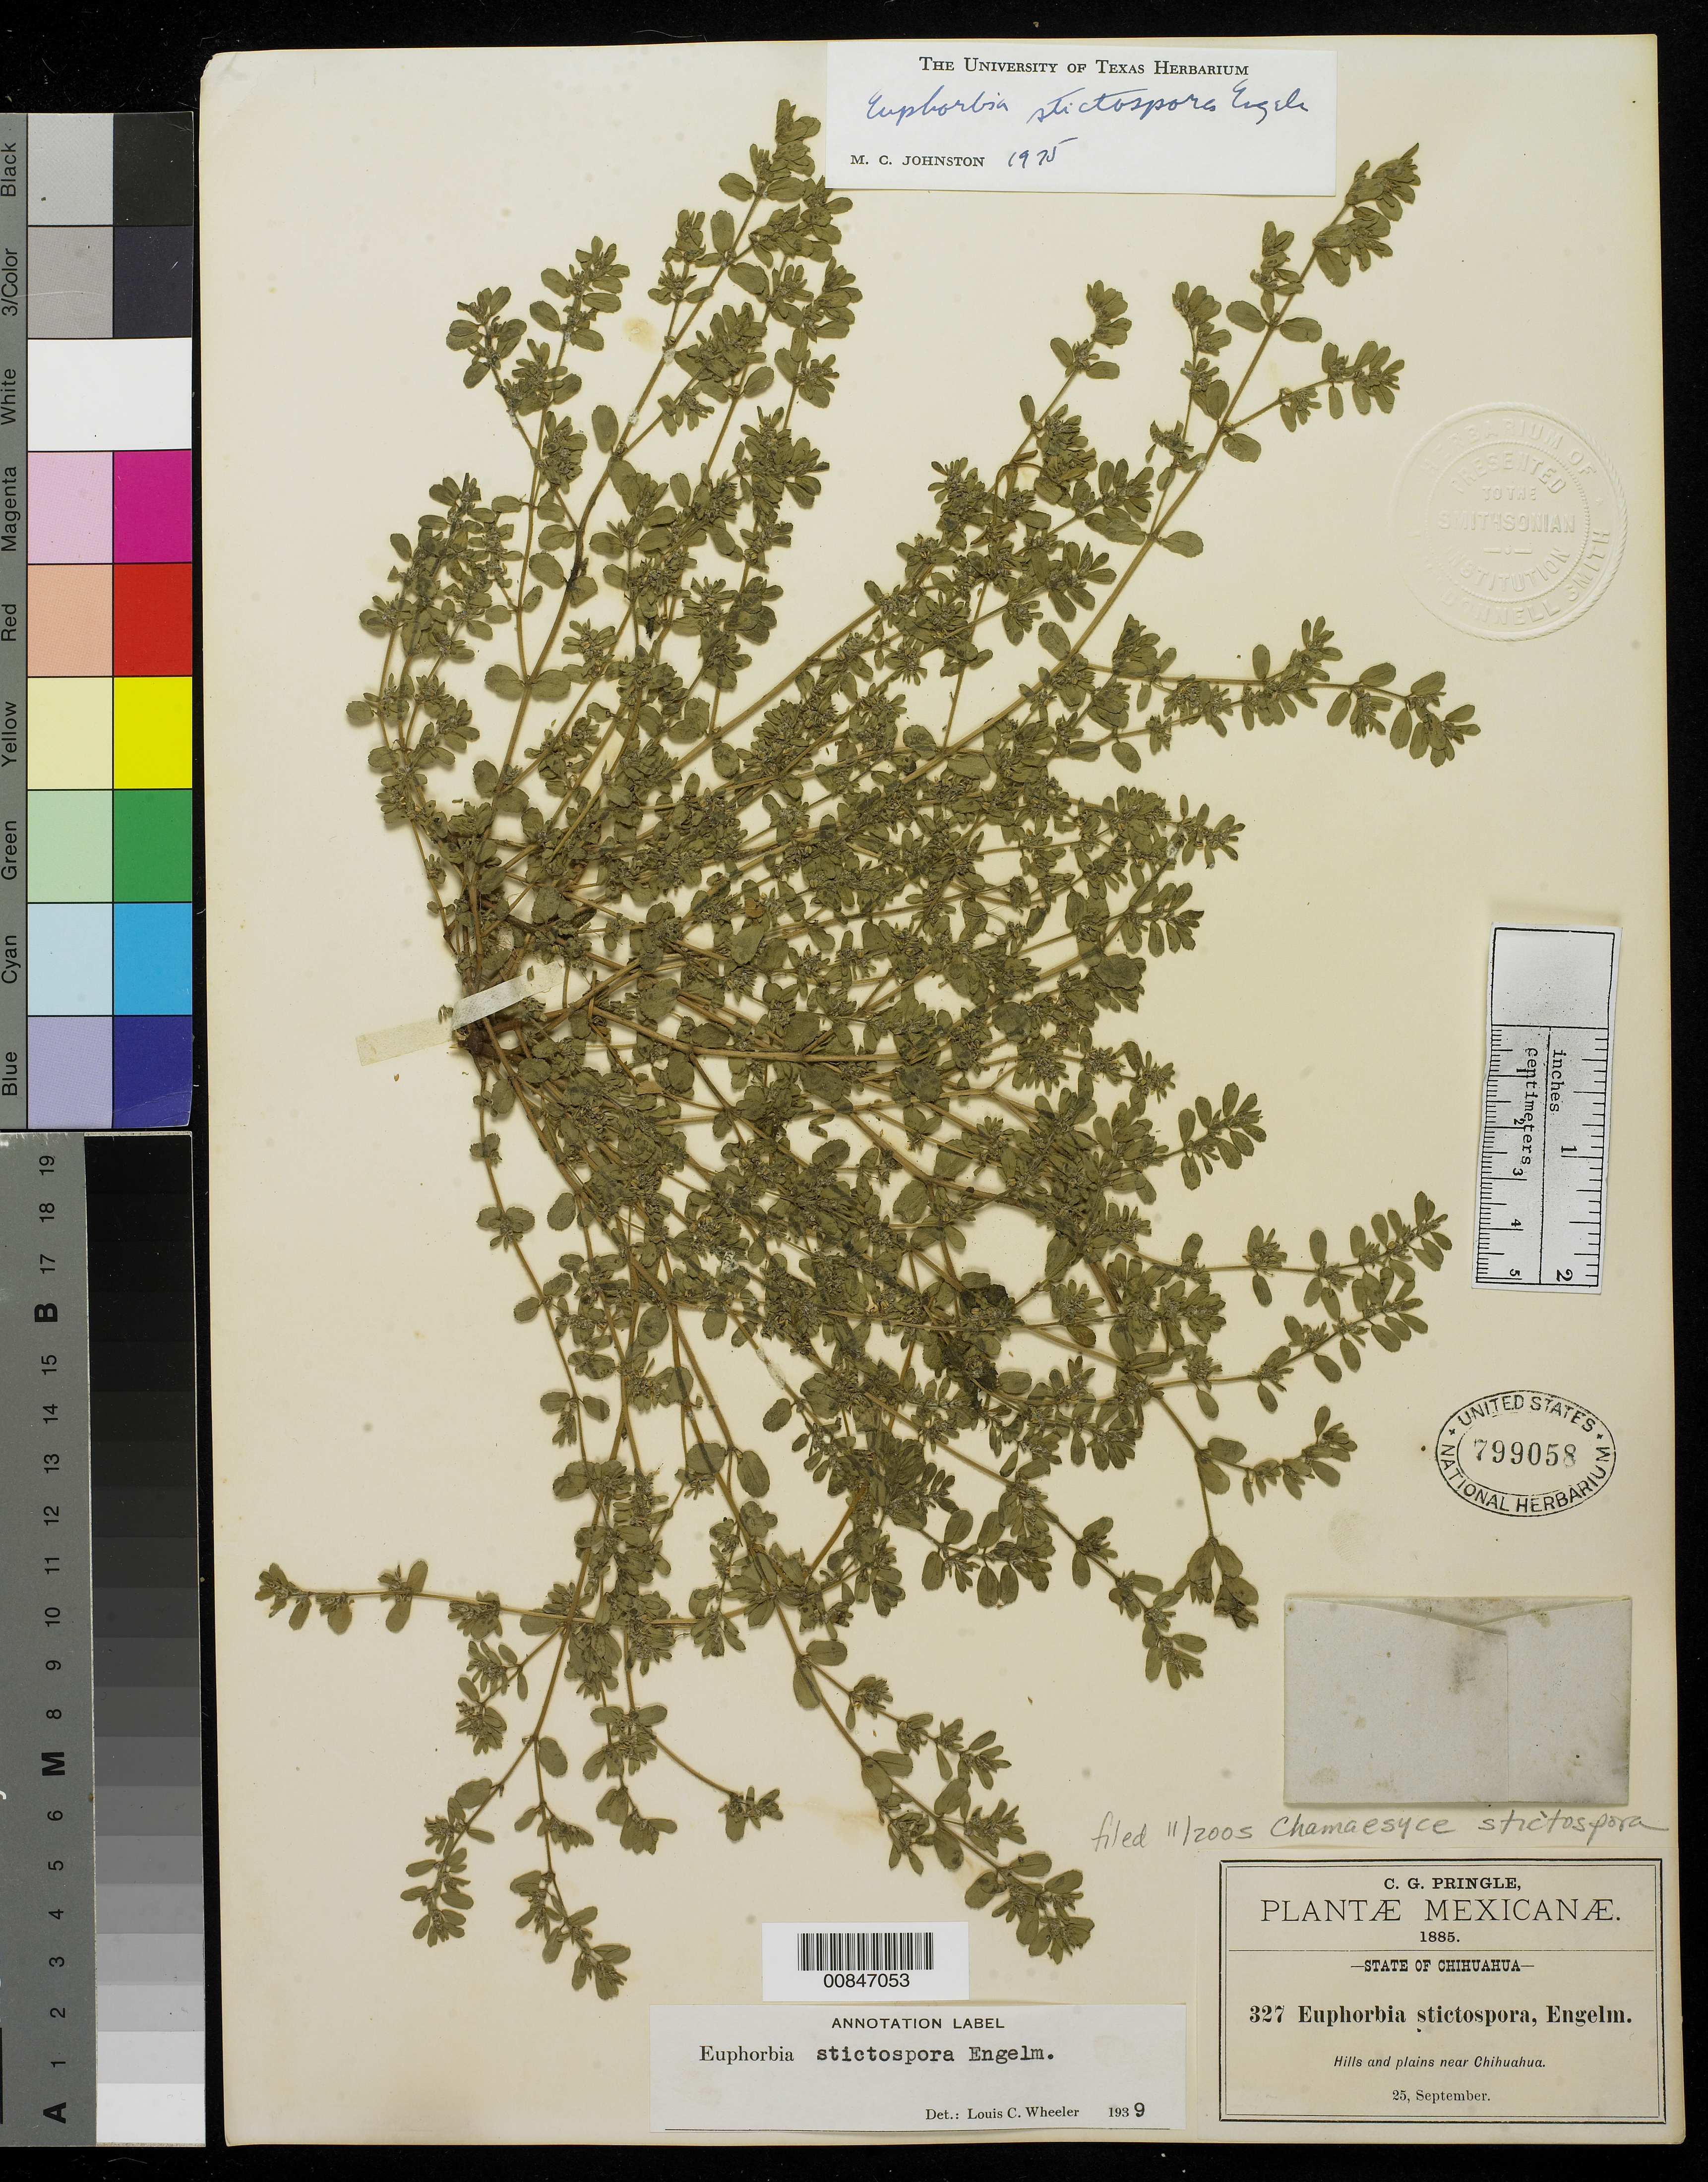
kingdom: Plantae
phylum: Tracheophyta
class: Magnoliopsida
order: Malpighiales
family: Euphorbiaceae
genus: Euphorbia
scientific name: Euphorbia stictospora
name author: Engelm.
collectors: C. G. Pringle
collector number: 327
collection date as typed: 25 Sep 1885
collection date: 1885-09-25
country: Mexico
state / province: Chihuahua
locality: Hills and plains near Chihuahua.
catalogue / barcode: US 799058